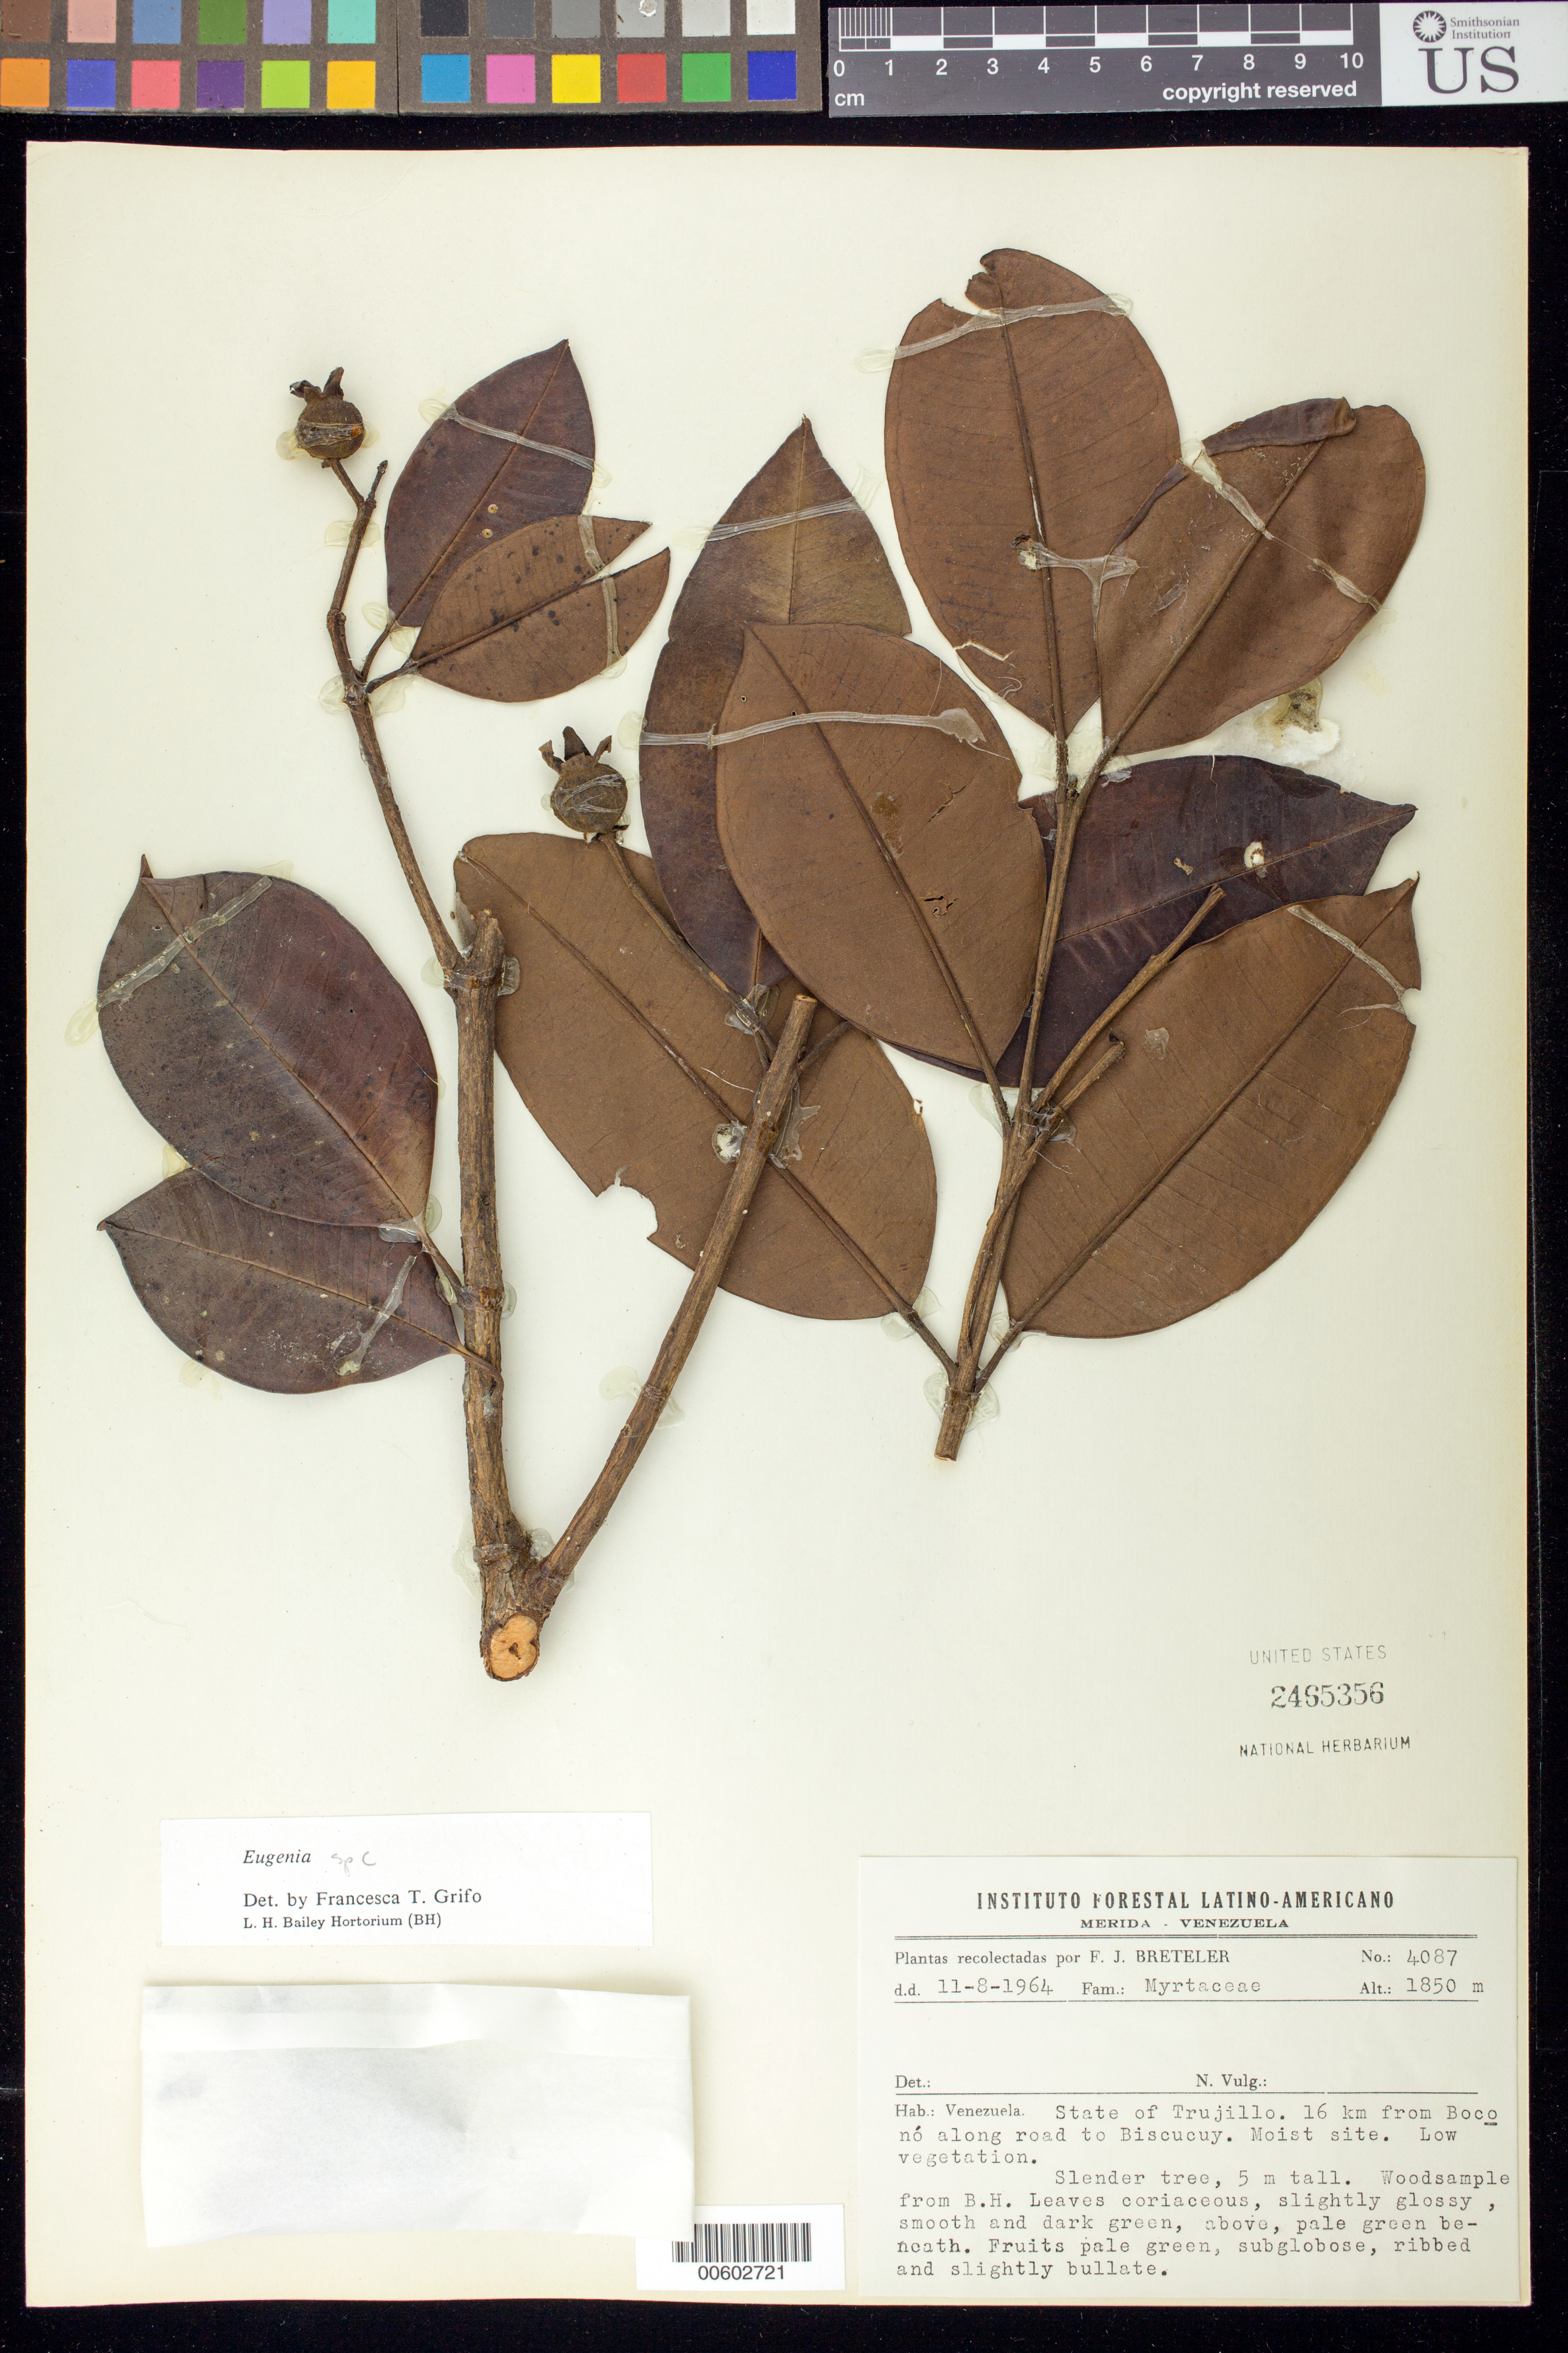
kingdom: Plantae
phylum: Tracheophyta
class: Magnoliopsida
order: Myrtales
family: Myrtaceae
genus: Eugenia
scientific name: Eugenia sp. c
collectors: F. J. Breteler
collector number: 4087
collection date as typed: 11 Aug 1964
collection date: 1964-08-11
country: Venezuela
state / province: Trujillo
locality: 16 km from Boconó along road to Biscucuy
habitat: Moist site, low vegetation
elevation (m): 1850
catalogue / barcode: US 2465356